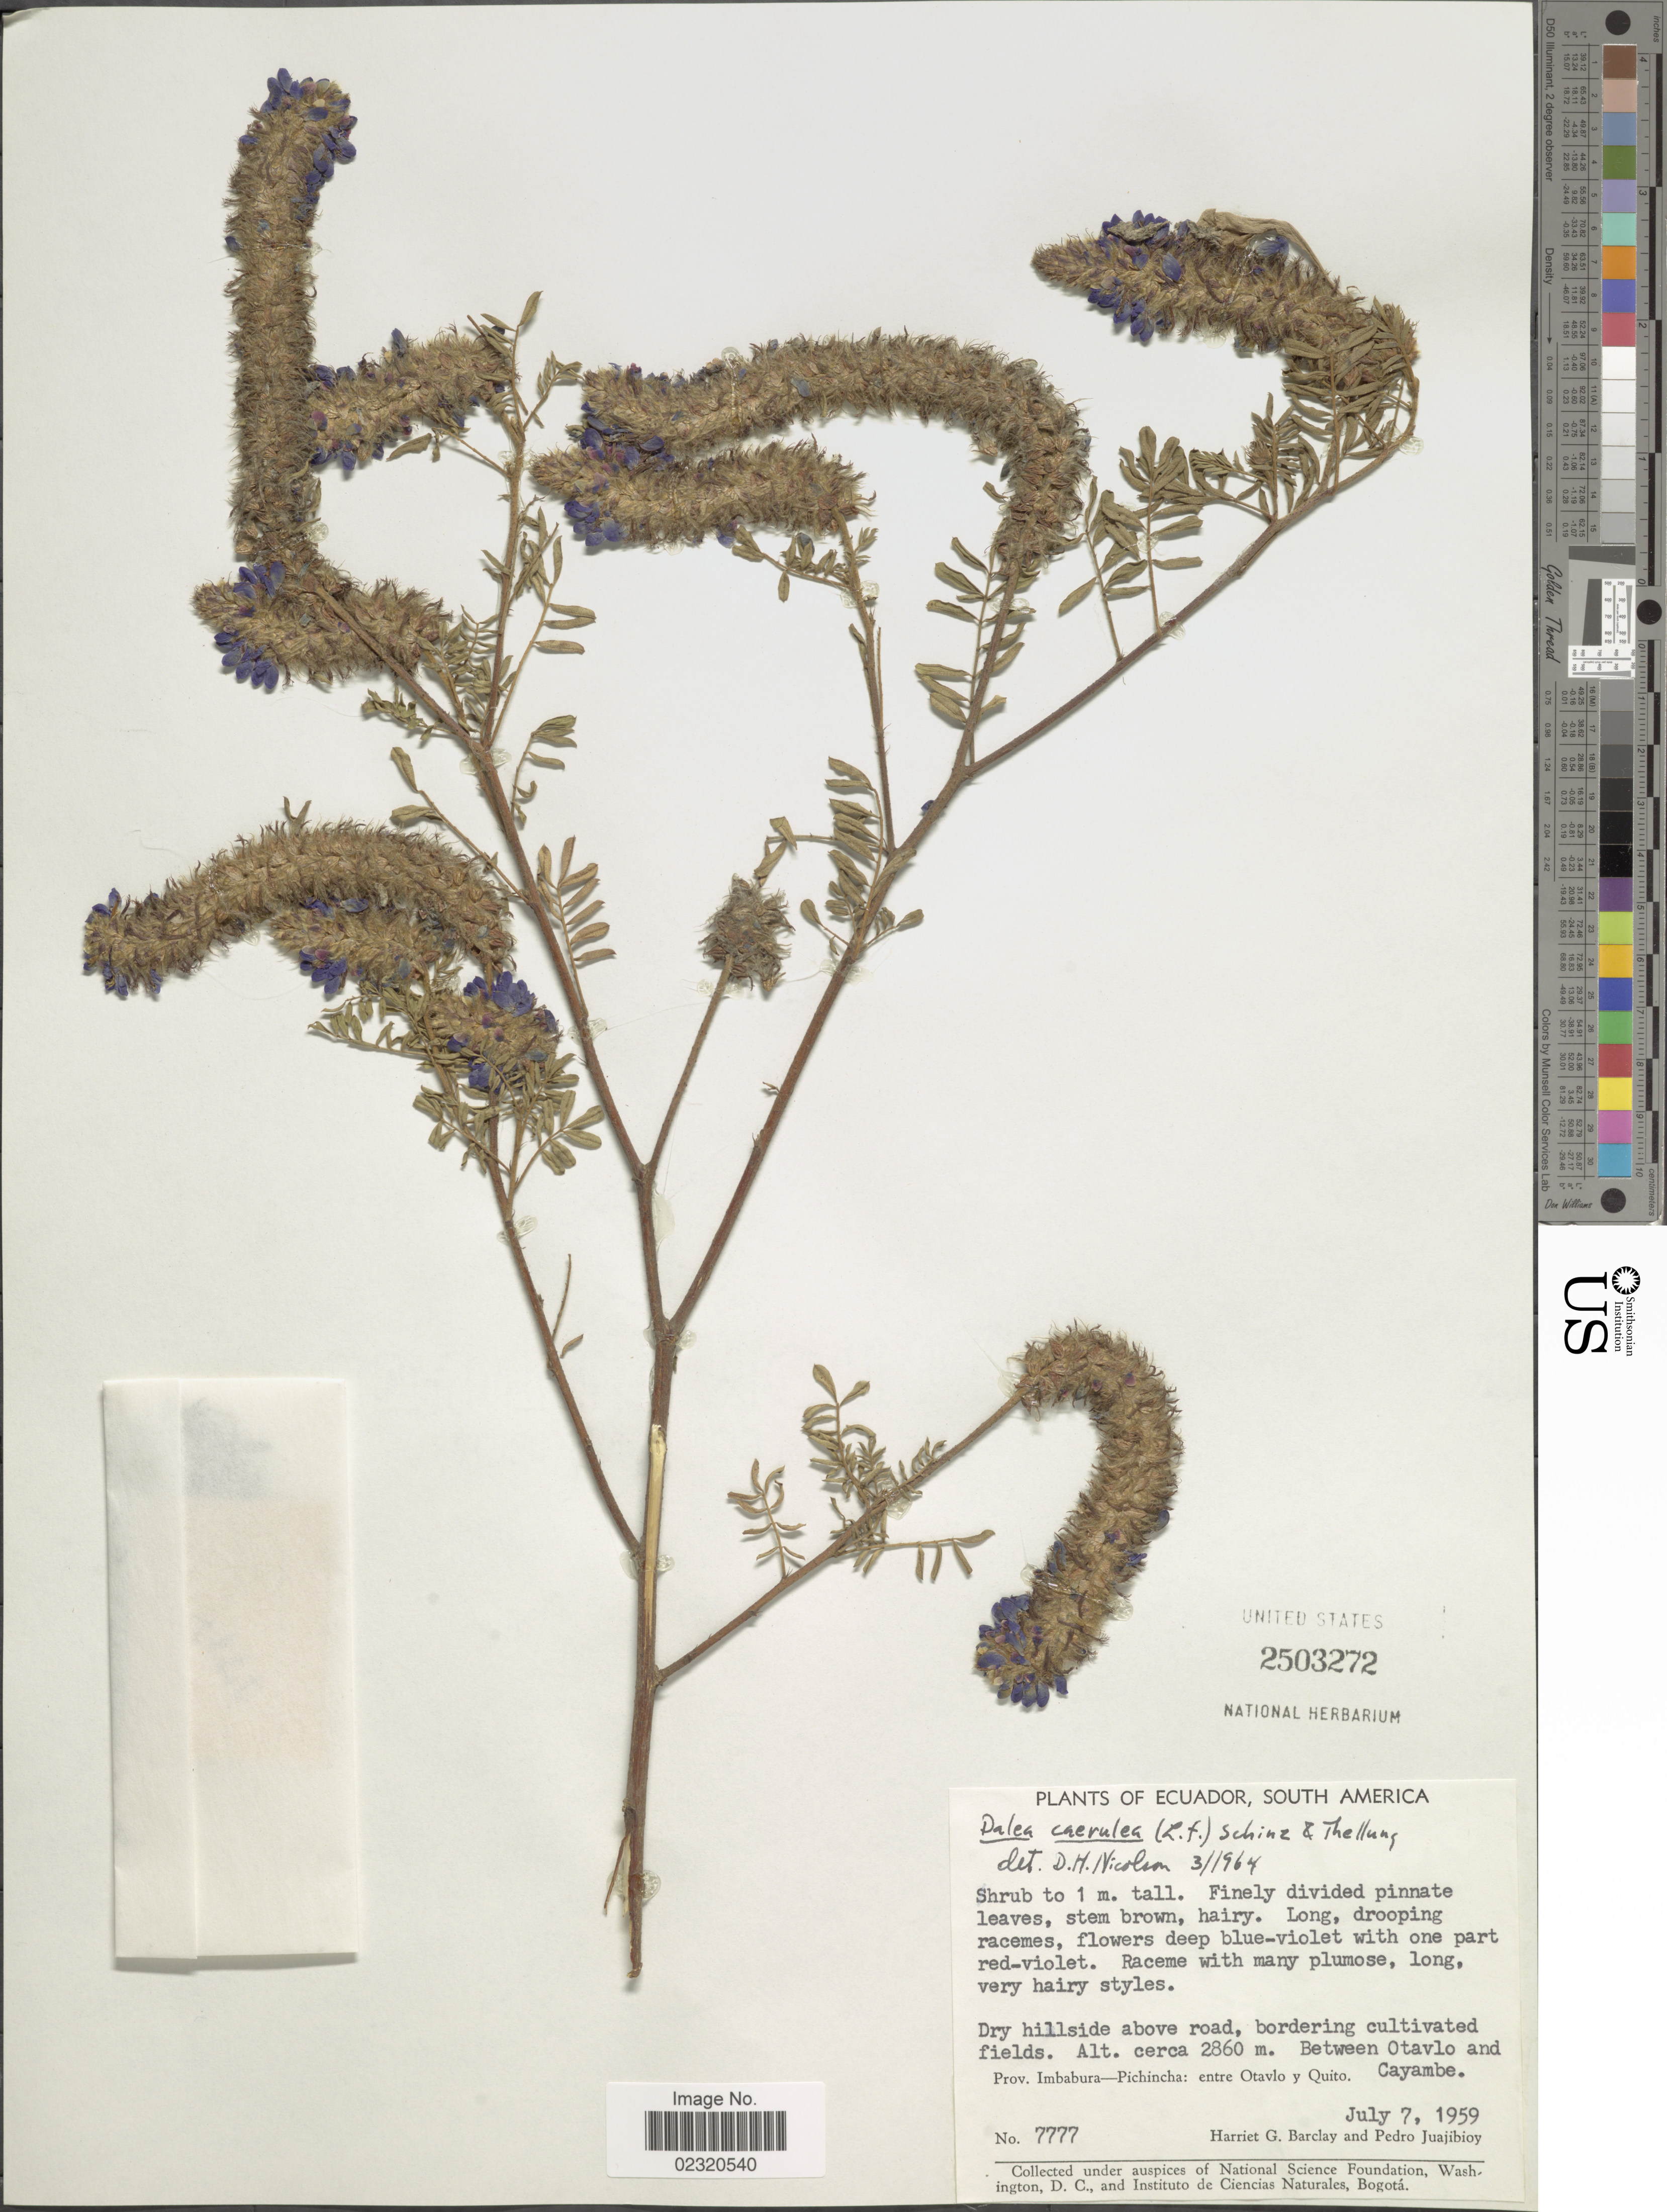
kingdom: Plantae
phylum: Tracheophyta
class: Magnoliopsida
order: Fabales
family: Fabaceae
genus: Dalea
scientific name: Dalea coerulea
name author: (L. f.) Schinz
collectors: H. G. Barclay & P. Juajibioy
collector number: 7777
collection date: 1959-07-07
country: Ecuador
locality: Between Otavlo and Cayambe, Prov. Imbabura-Pichincha, entre Otavlo y Quito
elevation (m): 2860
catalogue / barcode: US 2503272